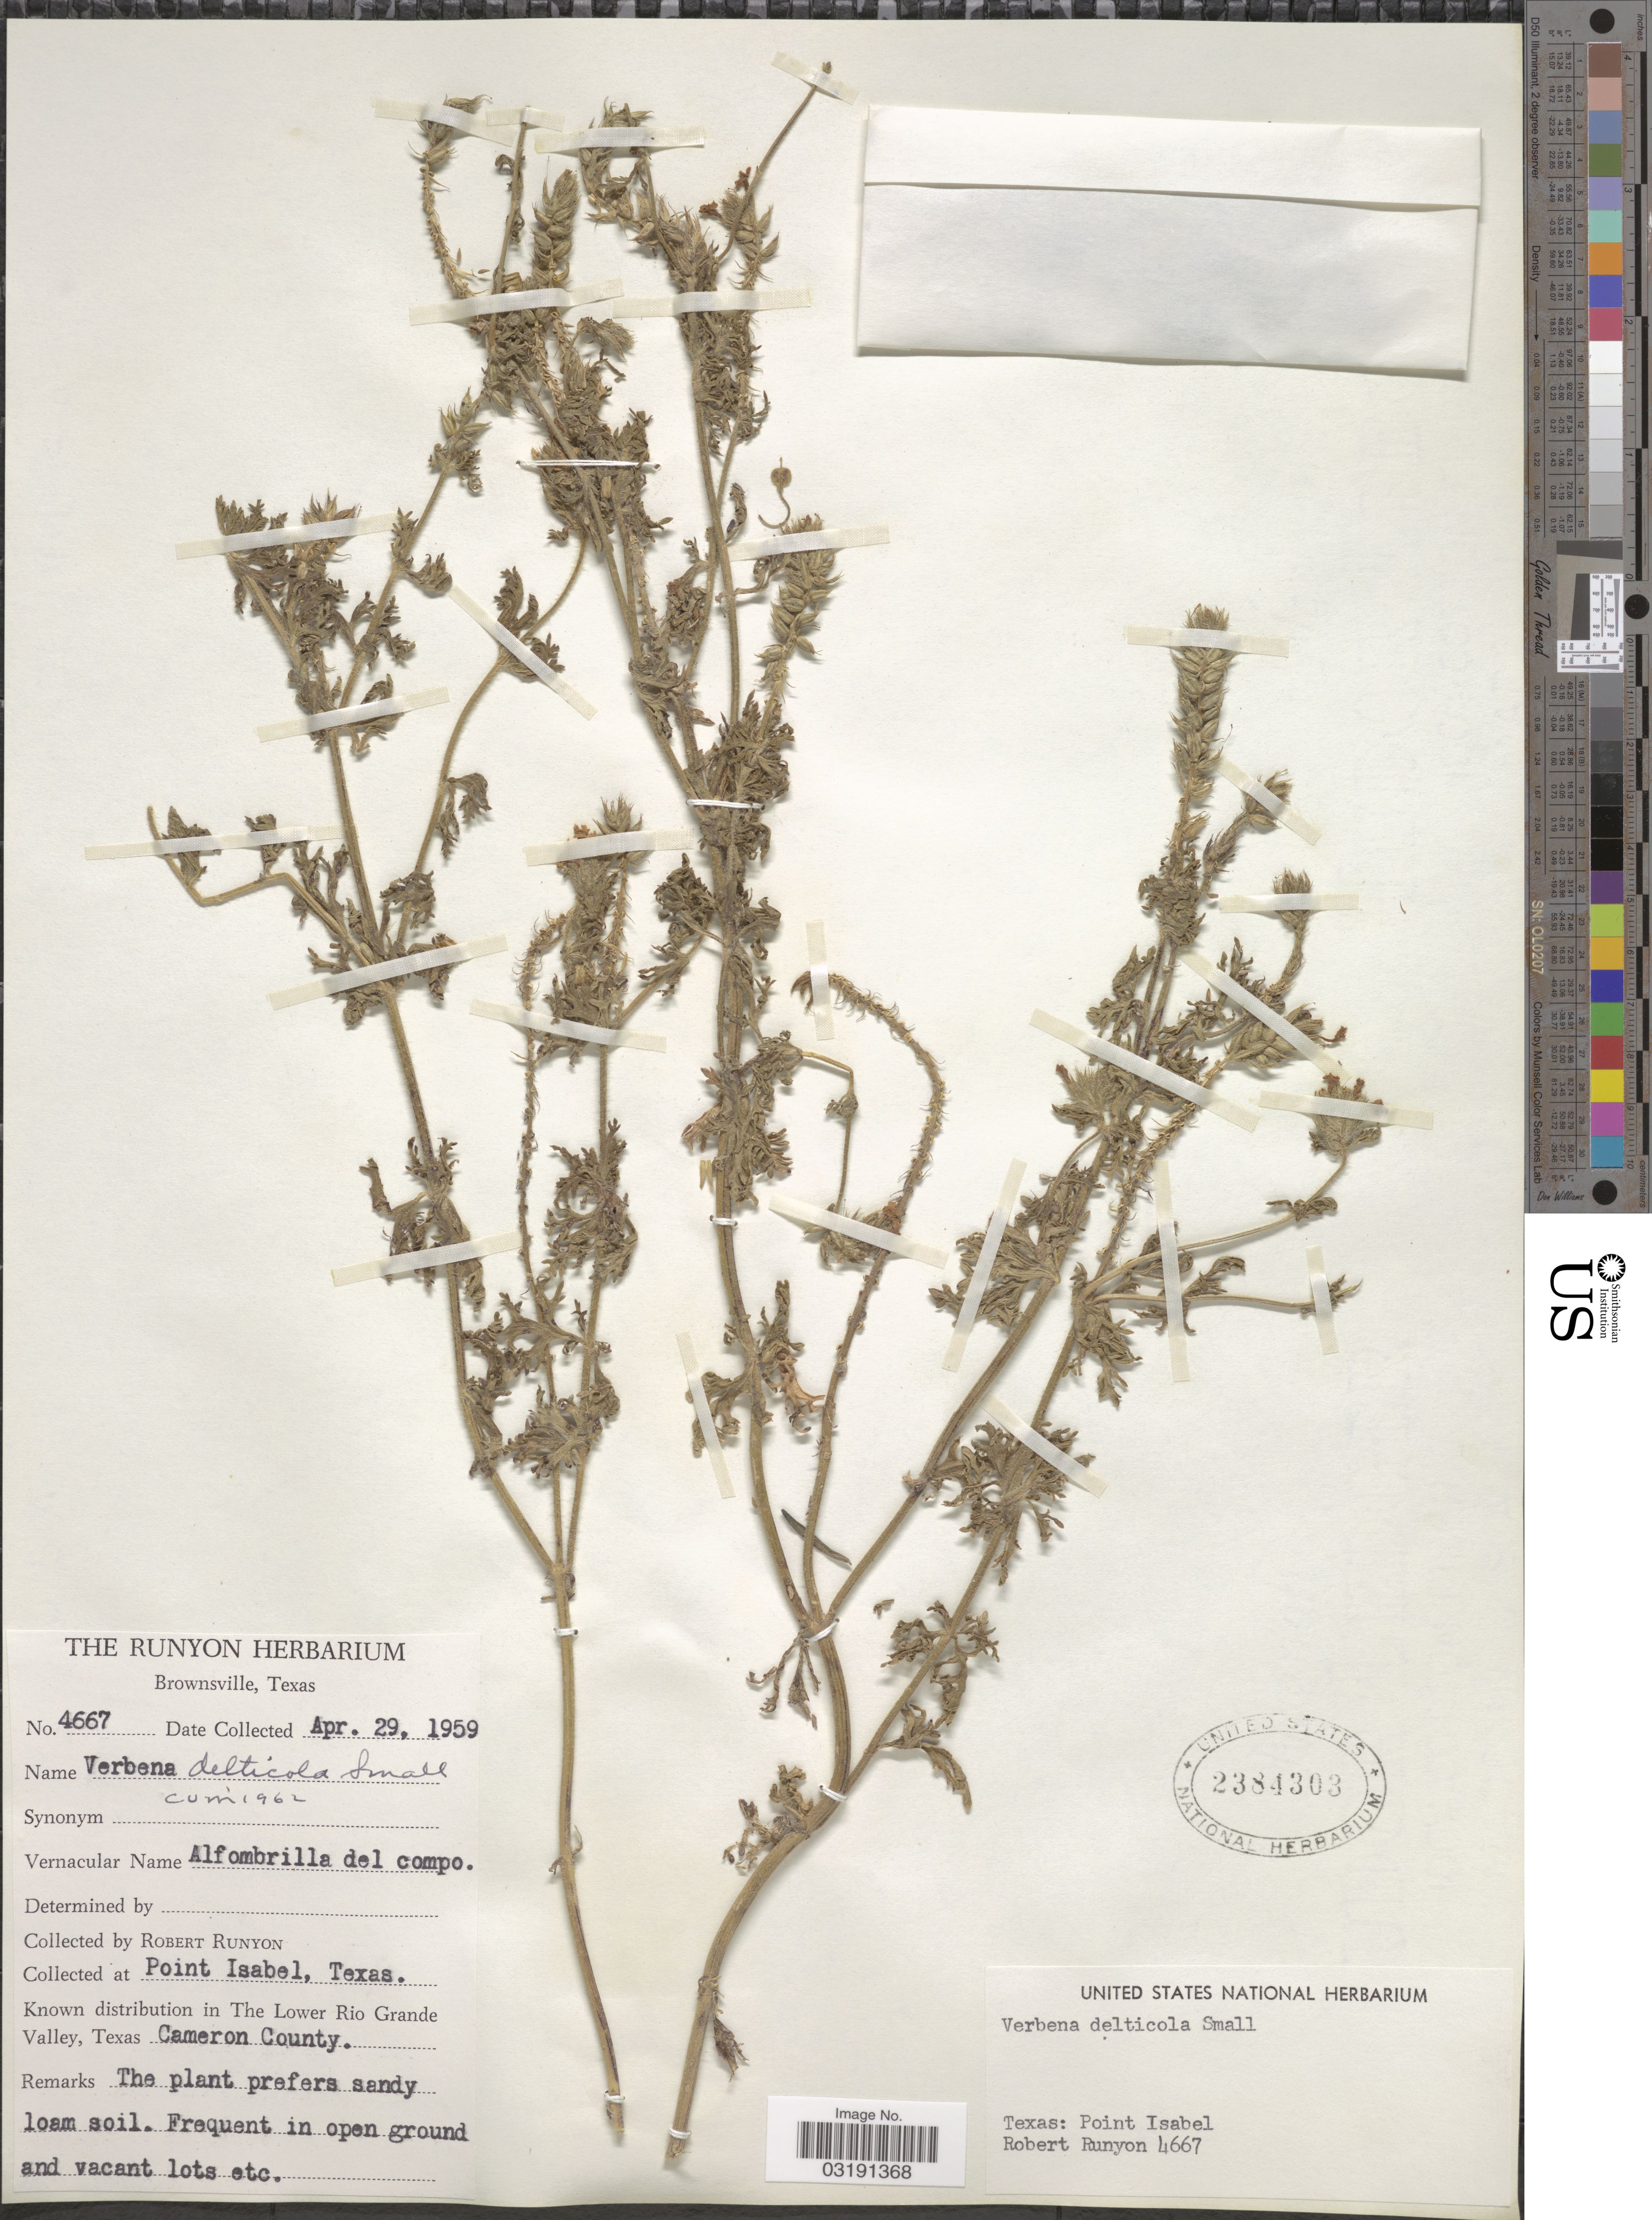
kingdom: Plantae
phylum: Tracheophyta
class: Magnoliopsida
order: Lamiales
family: Verbenaceae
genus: Verbena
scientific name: Verbena delticola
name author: Small ex Perry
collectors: R. Runyon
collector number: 4667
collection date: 1959-04-29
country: United States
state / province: Texas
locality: Point Isabel. The Lower Rio Grande Valley, Cameron County.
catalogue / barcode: US 2384303